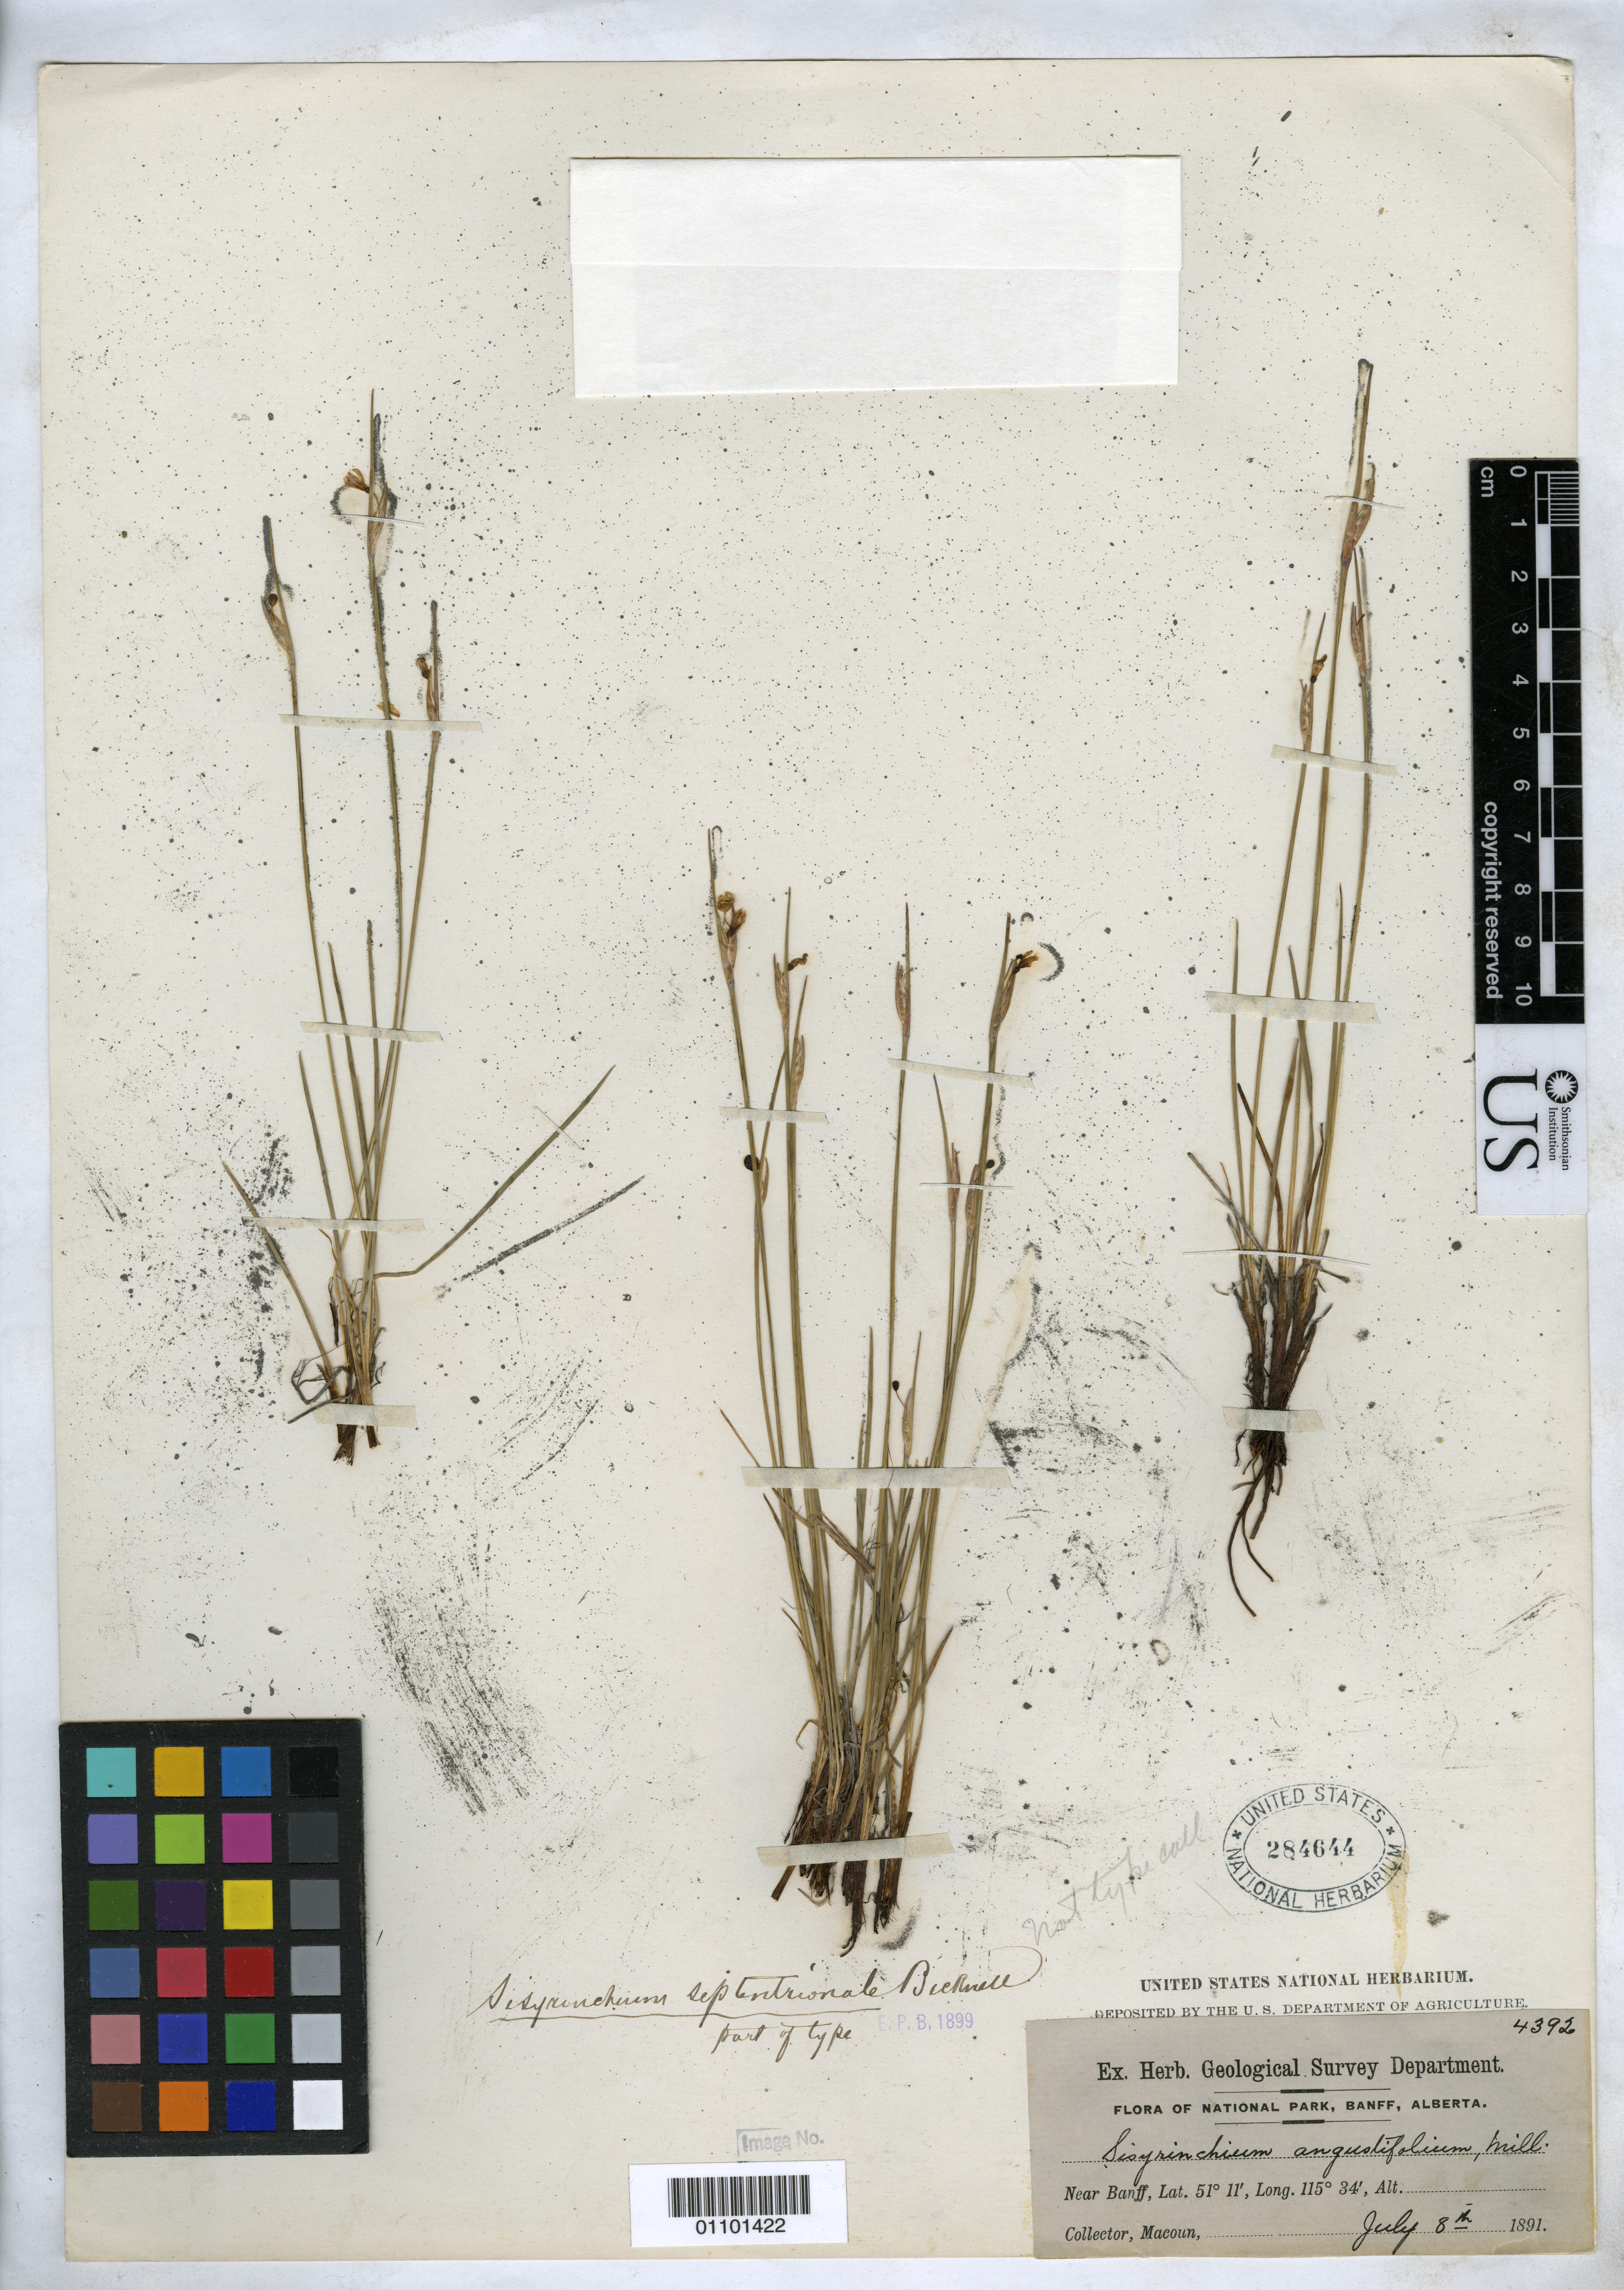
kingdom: Plantae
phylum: Tracheophyta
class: Liliopsida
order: Asparagales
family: Iridaceae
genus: Sisyrinchium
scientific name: Sisyrinchium septentrionale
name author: E.P. Bicknell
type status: Syntype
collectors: J. Macoun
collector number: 4392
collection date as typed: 08 Jul 1891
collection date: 1891-07-08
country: Canada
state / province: Alberta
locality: Banff.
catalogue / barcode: US 284644